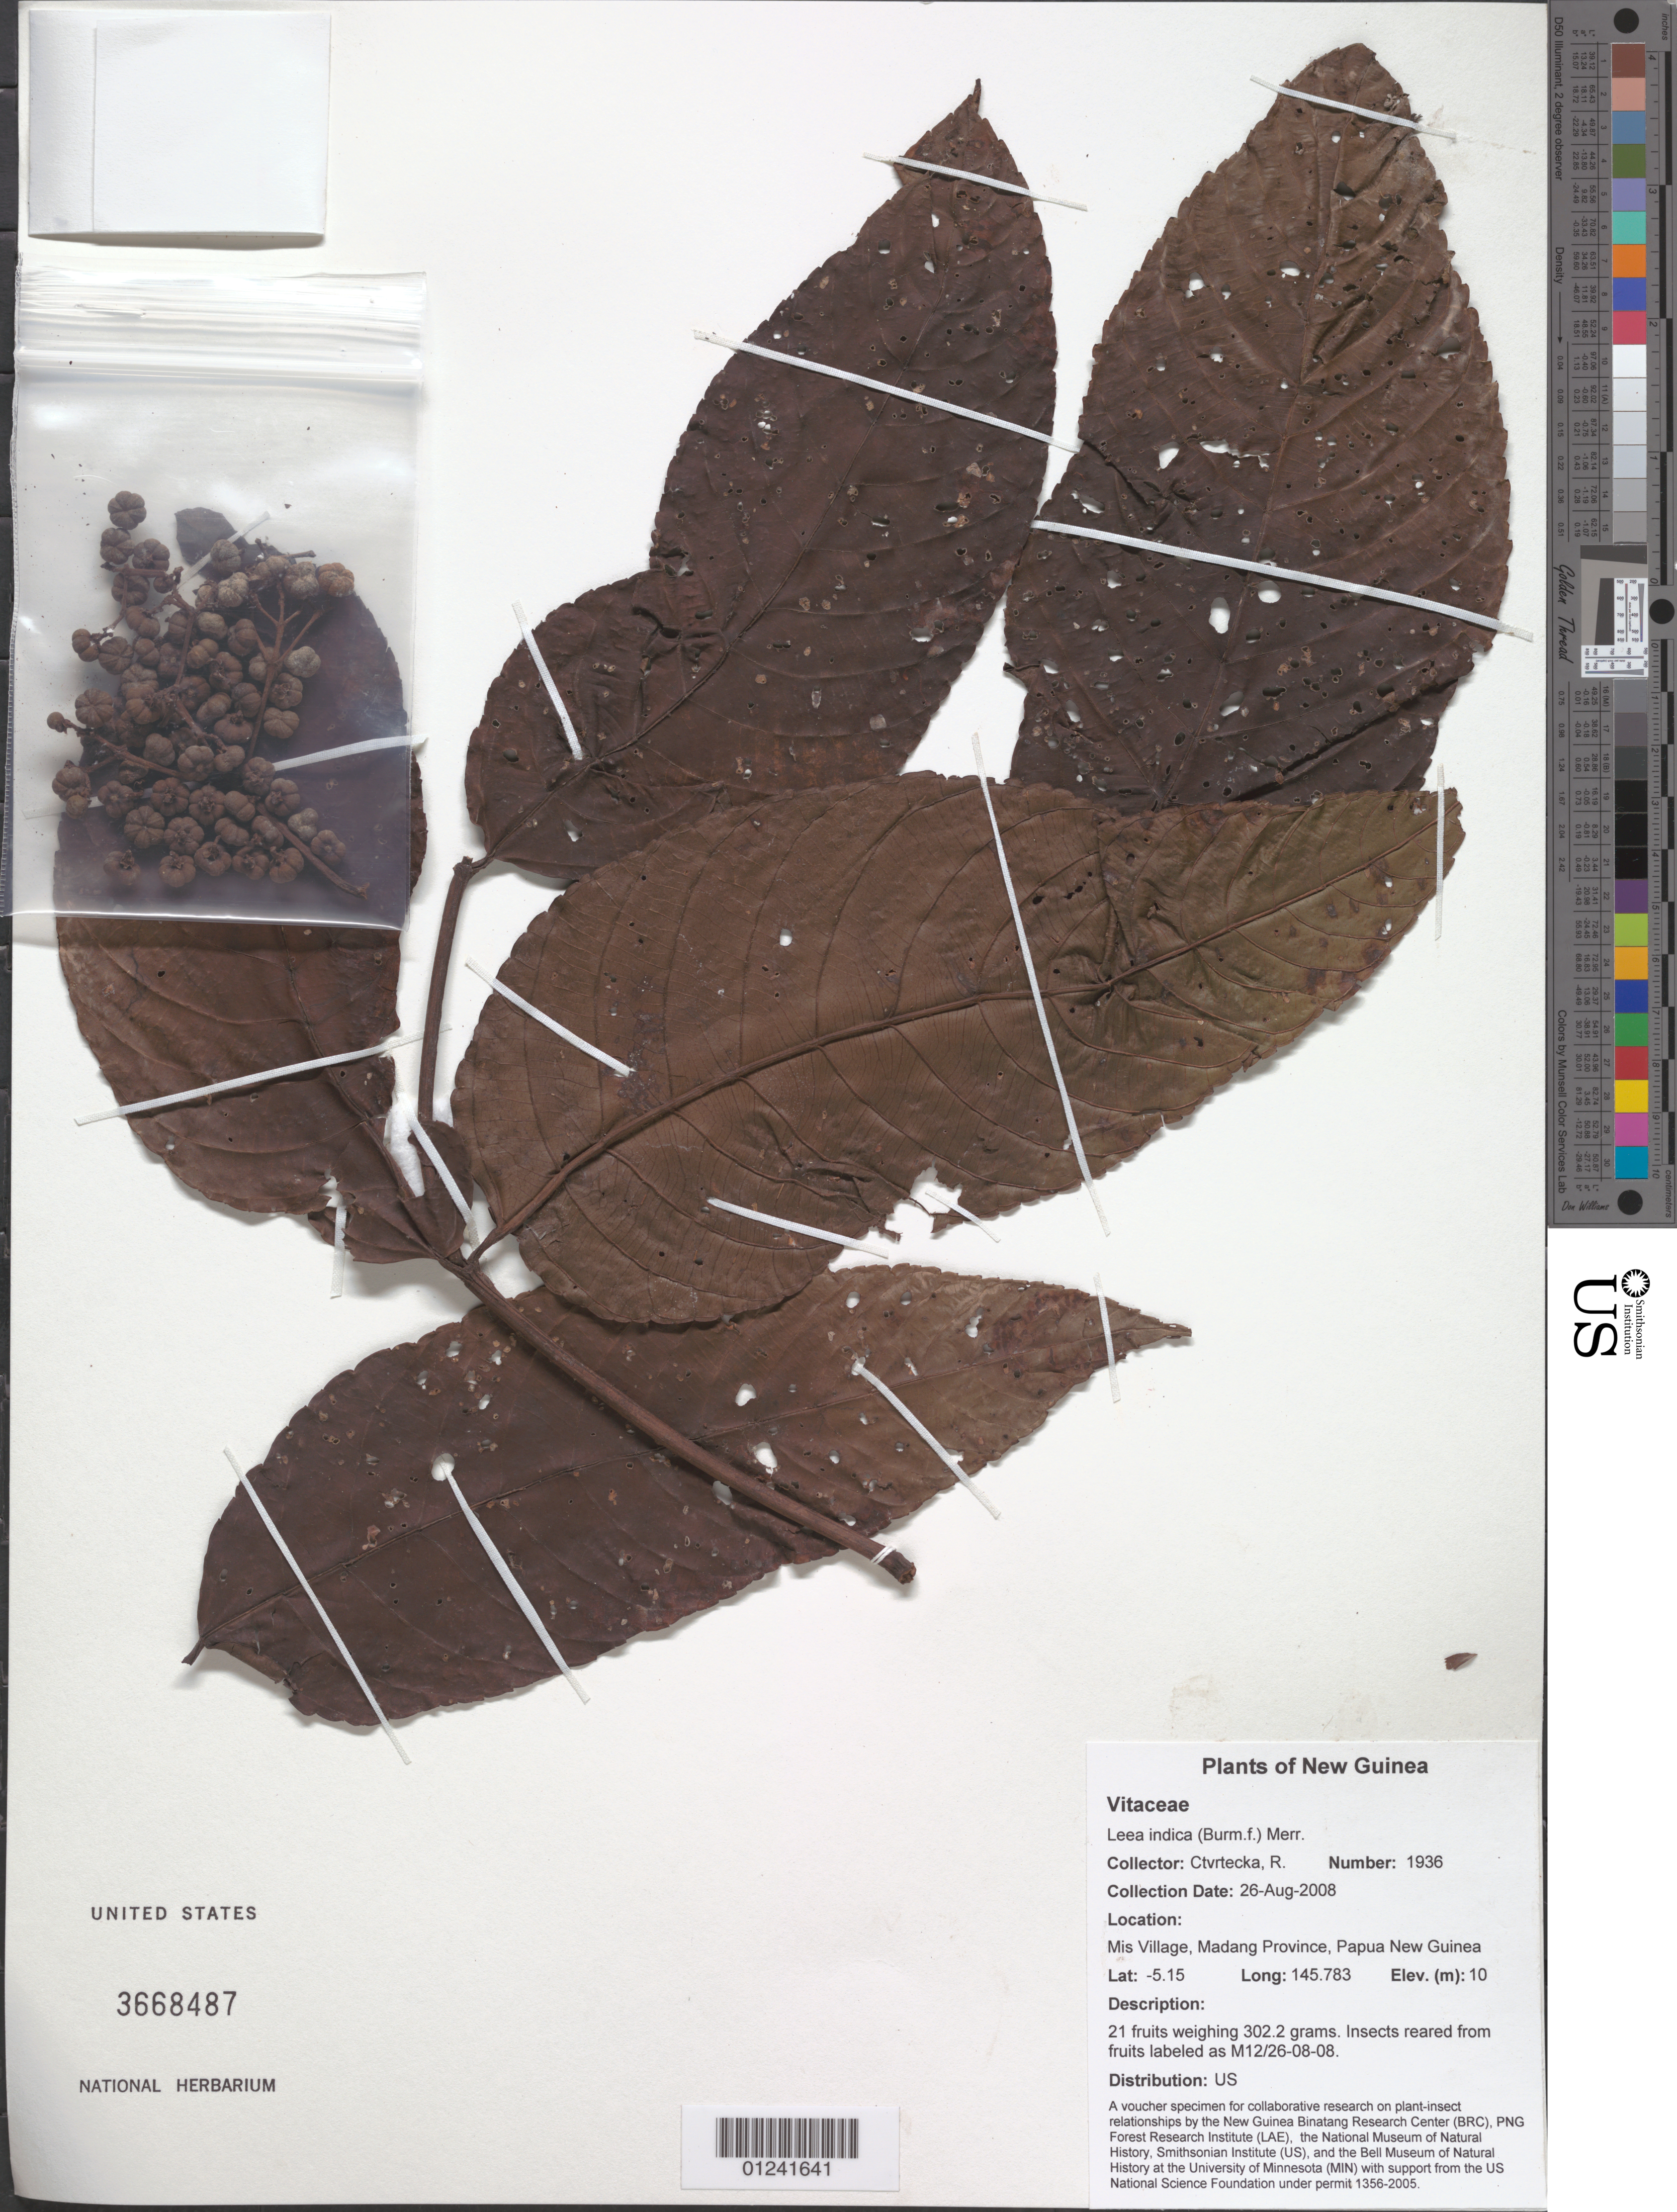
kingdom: Plantae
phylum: Tracheophyta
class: Magnoliopsida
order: Vitales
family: Vitaceae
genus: Leea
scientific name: Leea indica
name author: (Burm. f.) Merr.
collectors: R. Ctvrtecka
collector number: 1936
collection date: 2008-08-26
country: Papua New Guinea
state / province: Madang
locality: Mis Village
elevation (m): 10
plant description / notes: A voucher specimen for collaborative research on plant-insect relationships by the New Guines Binatang Research Center (BRC), PNG Forest Research Institute (LAE), the National Museum of Natural History, Smithsonian Institute (US), and the Bell Museum of Natural History at the University of Minnesota (MIN) with support from the US National Science Foundation under permit 1356-2005.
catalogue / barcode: US 3668487